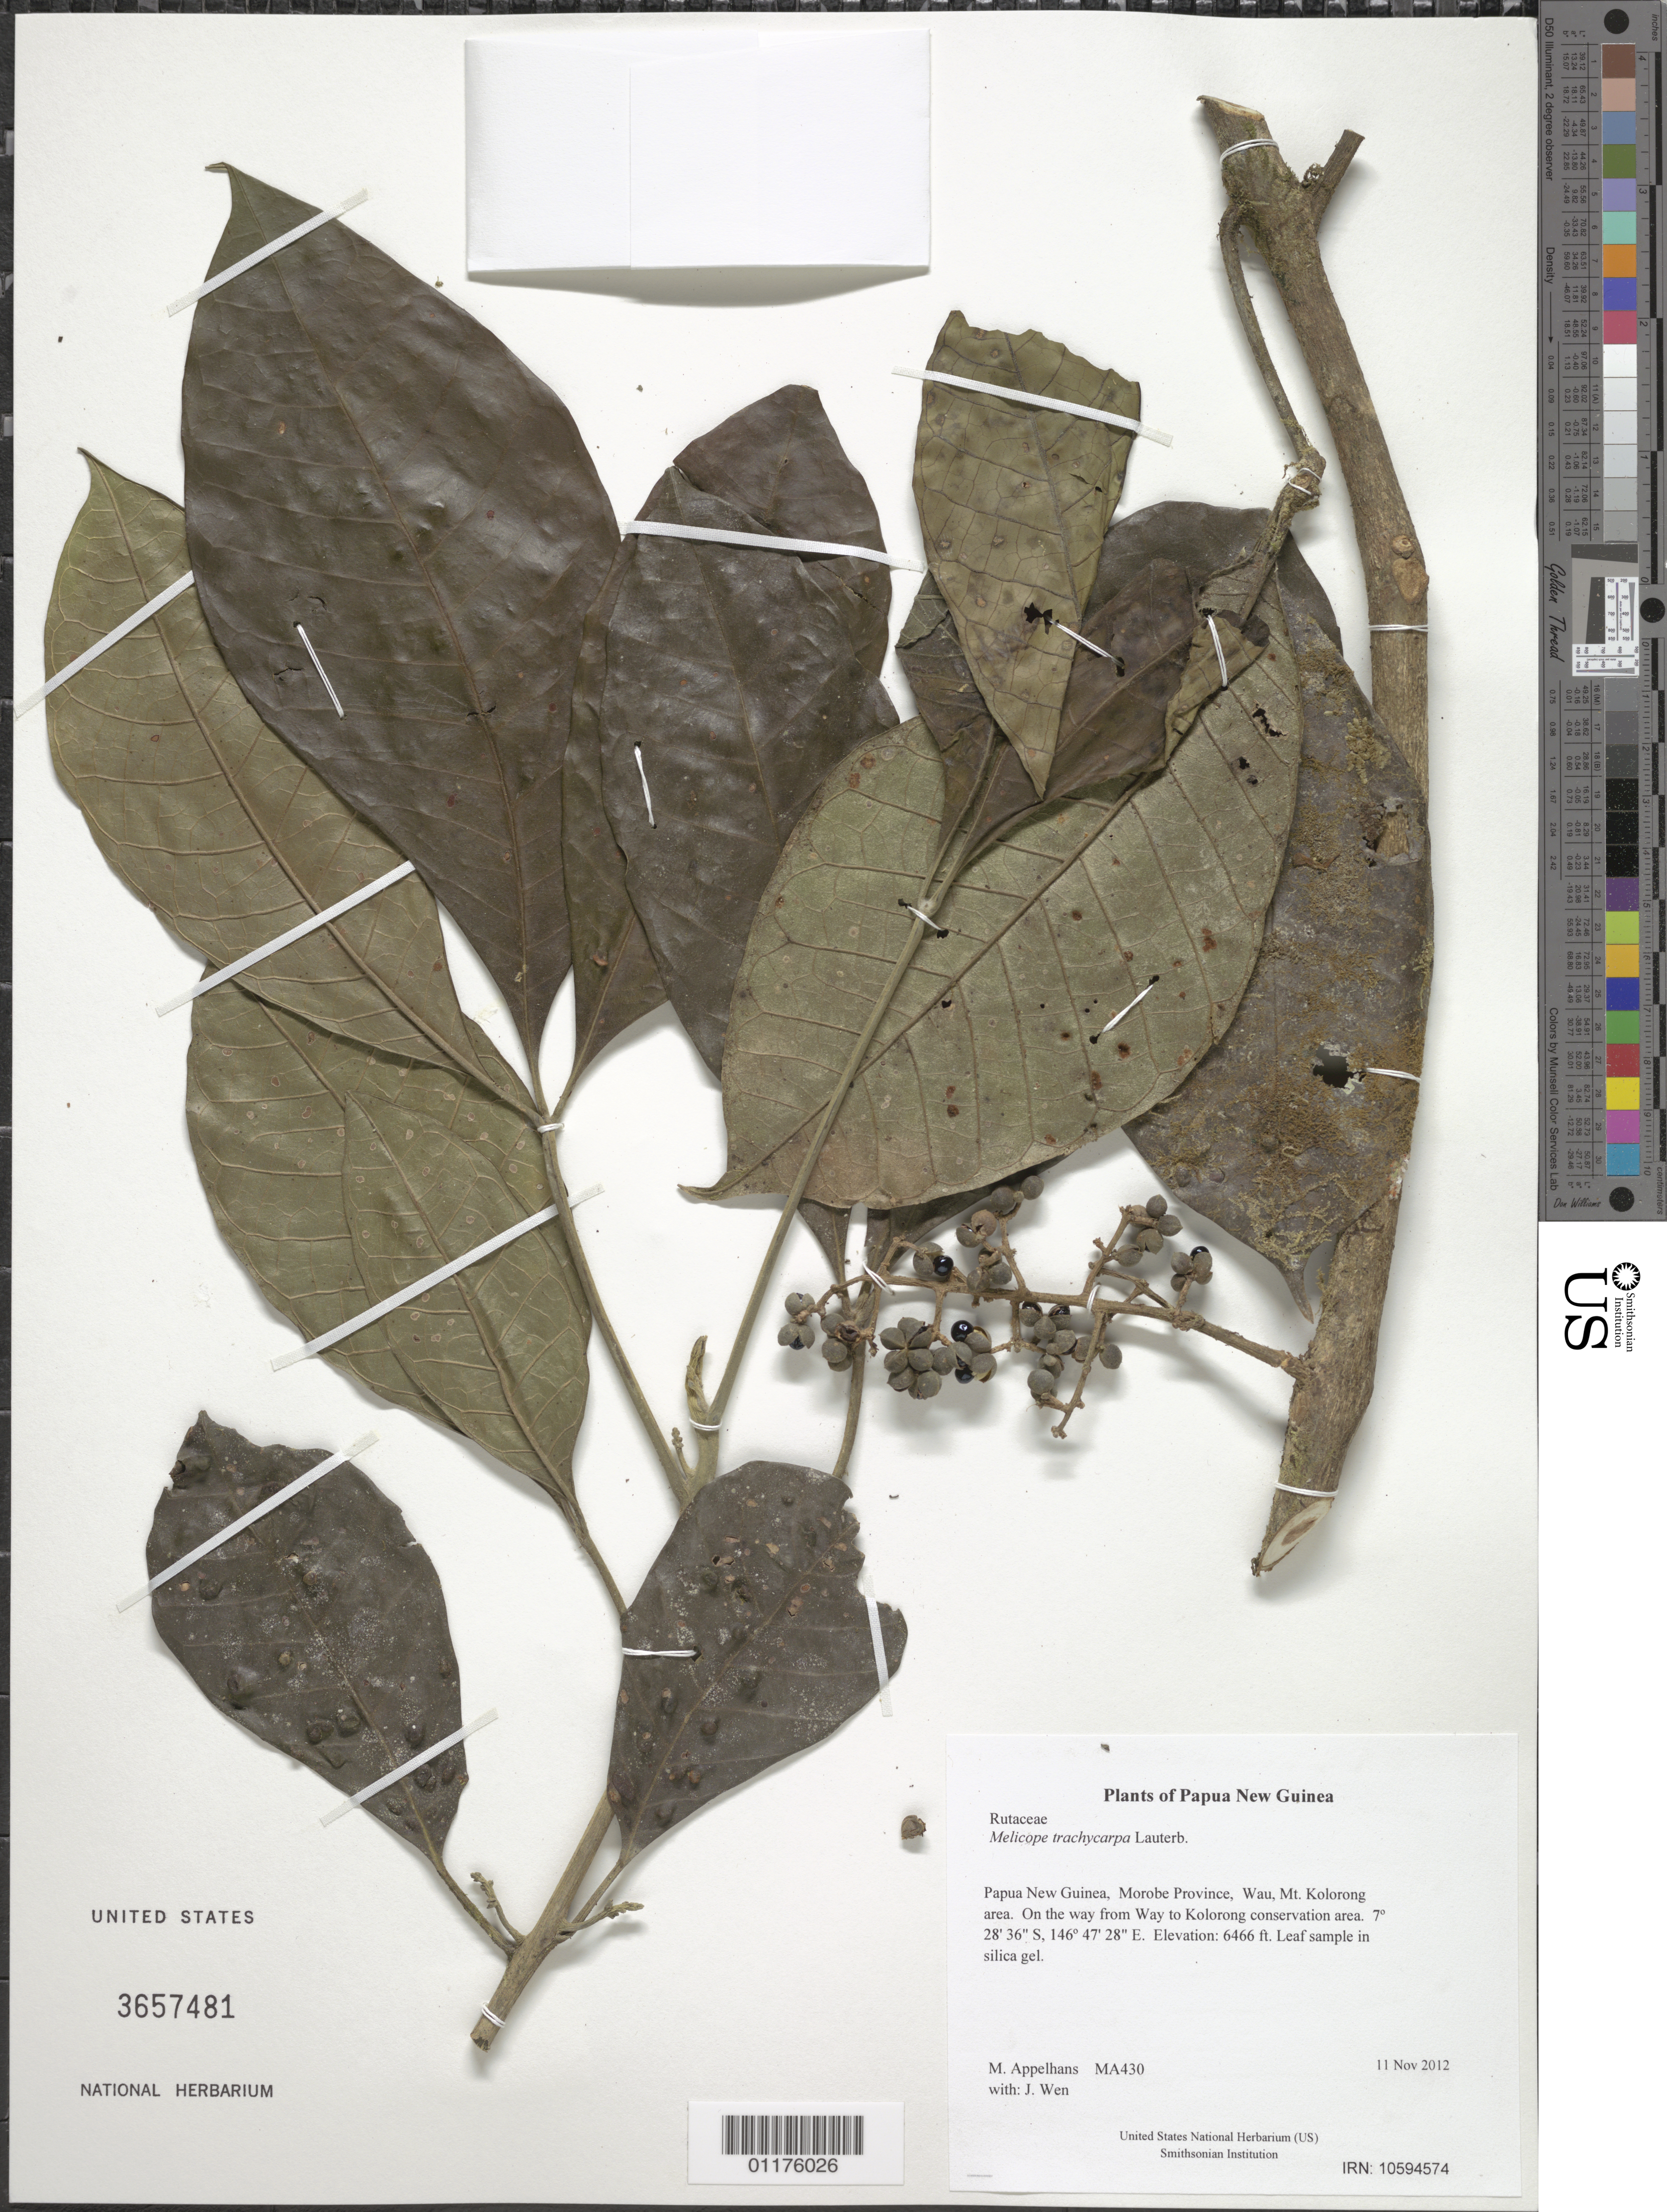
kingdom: Plantae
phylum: Tracheophyta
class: Magnoliopsida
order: Sapindales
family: Rutaceae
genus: Melicope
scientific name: Melicope trachycarpa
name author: Lauterb.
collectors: J. Wen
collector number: MA430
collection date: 2012-11-11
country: Papua New Guinea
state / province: Morobe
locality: Wau, Mt. Kolorong area. On the way from Way to Kolorong conservation area.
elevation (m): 1971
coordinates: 7 28.600 S, 146 47.468 E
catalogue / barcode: US 3657481